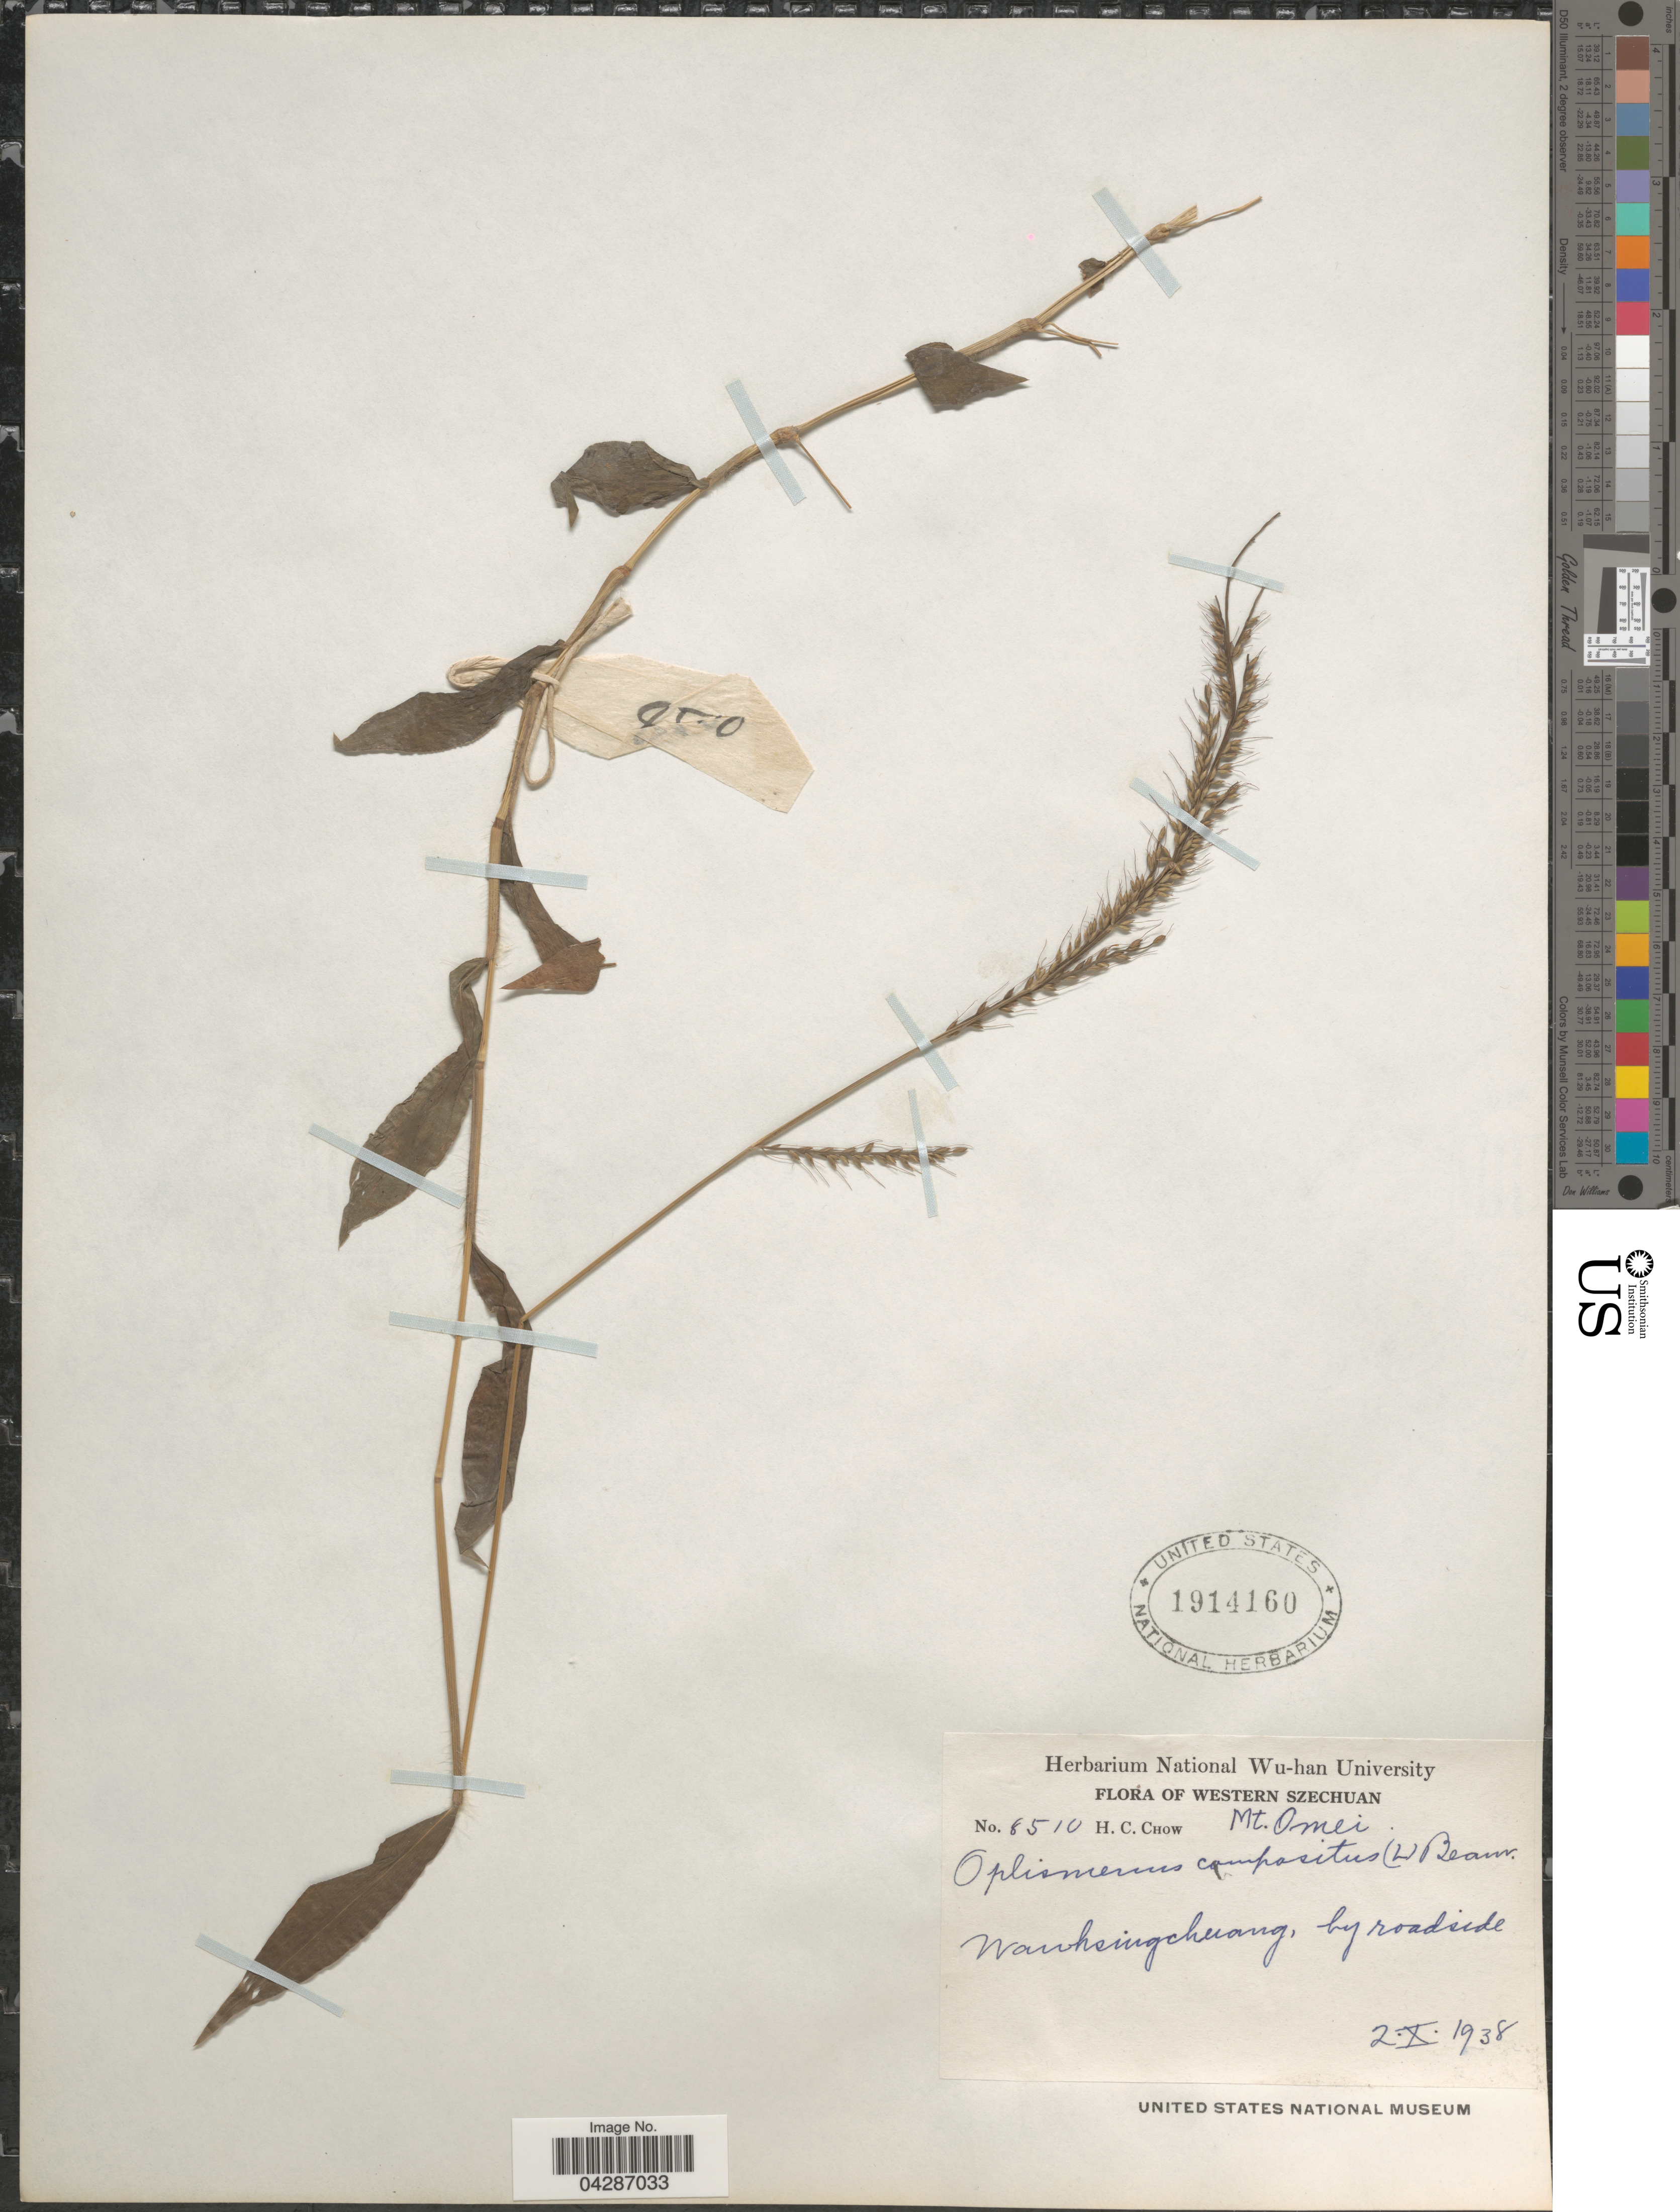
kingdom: Plantae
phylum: Tracheophyta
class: Liliopsida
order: Poales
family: Poaceae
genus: Oplismenus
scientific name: Oplismenus compositus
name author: (L.) P. Beauv.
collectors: H. Chow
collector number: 8510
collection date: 1938-10-02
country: China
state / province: Sichuan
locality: Western Szechuan. Mt. Omei. Wanhsingchuang, by roadside.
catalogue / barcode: US 1914160